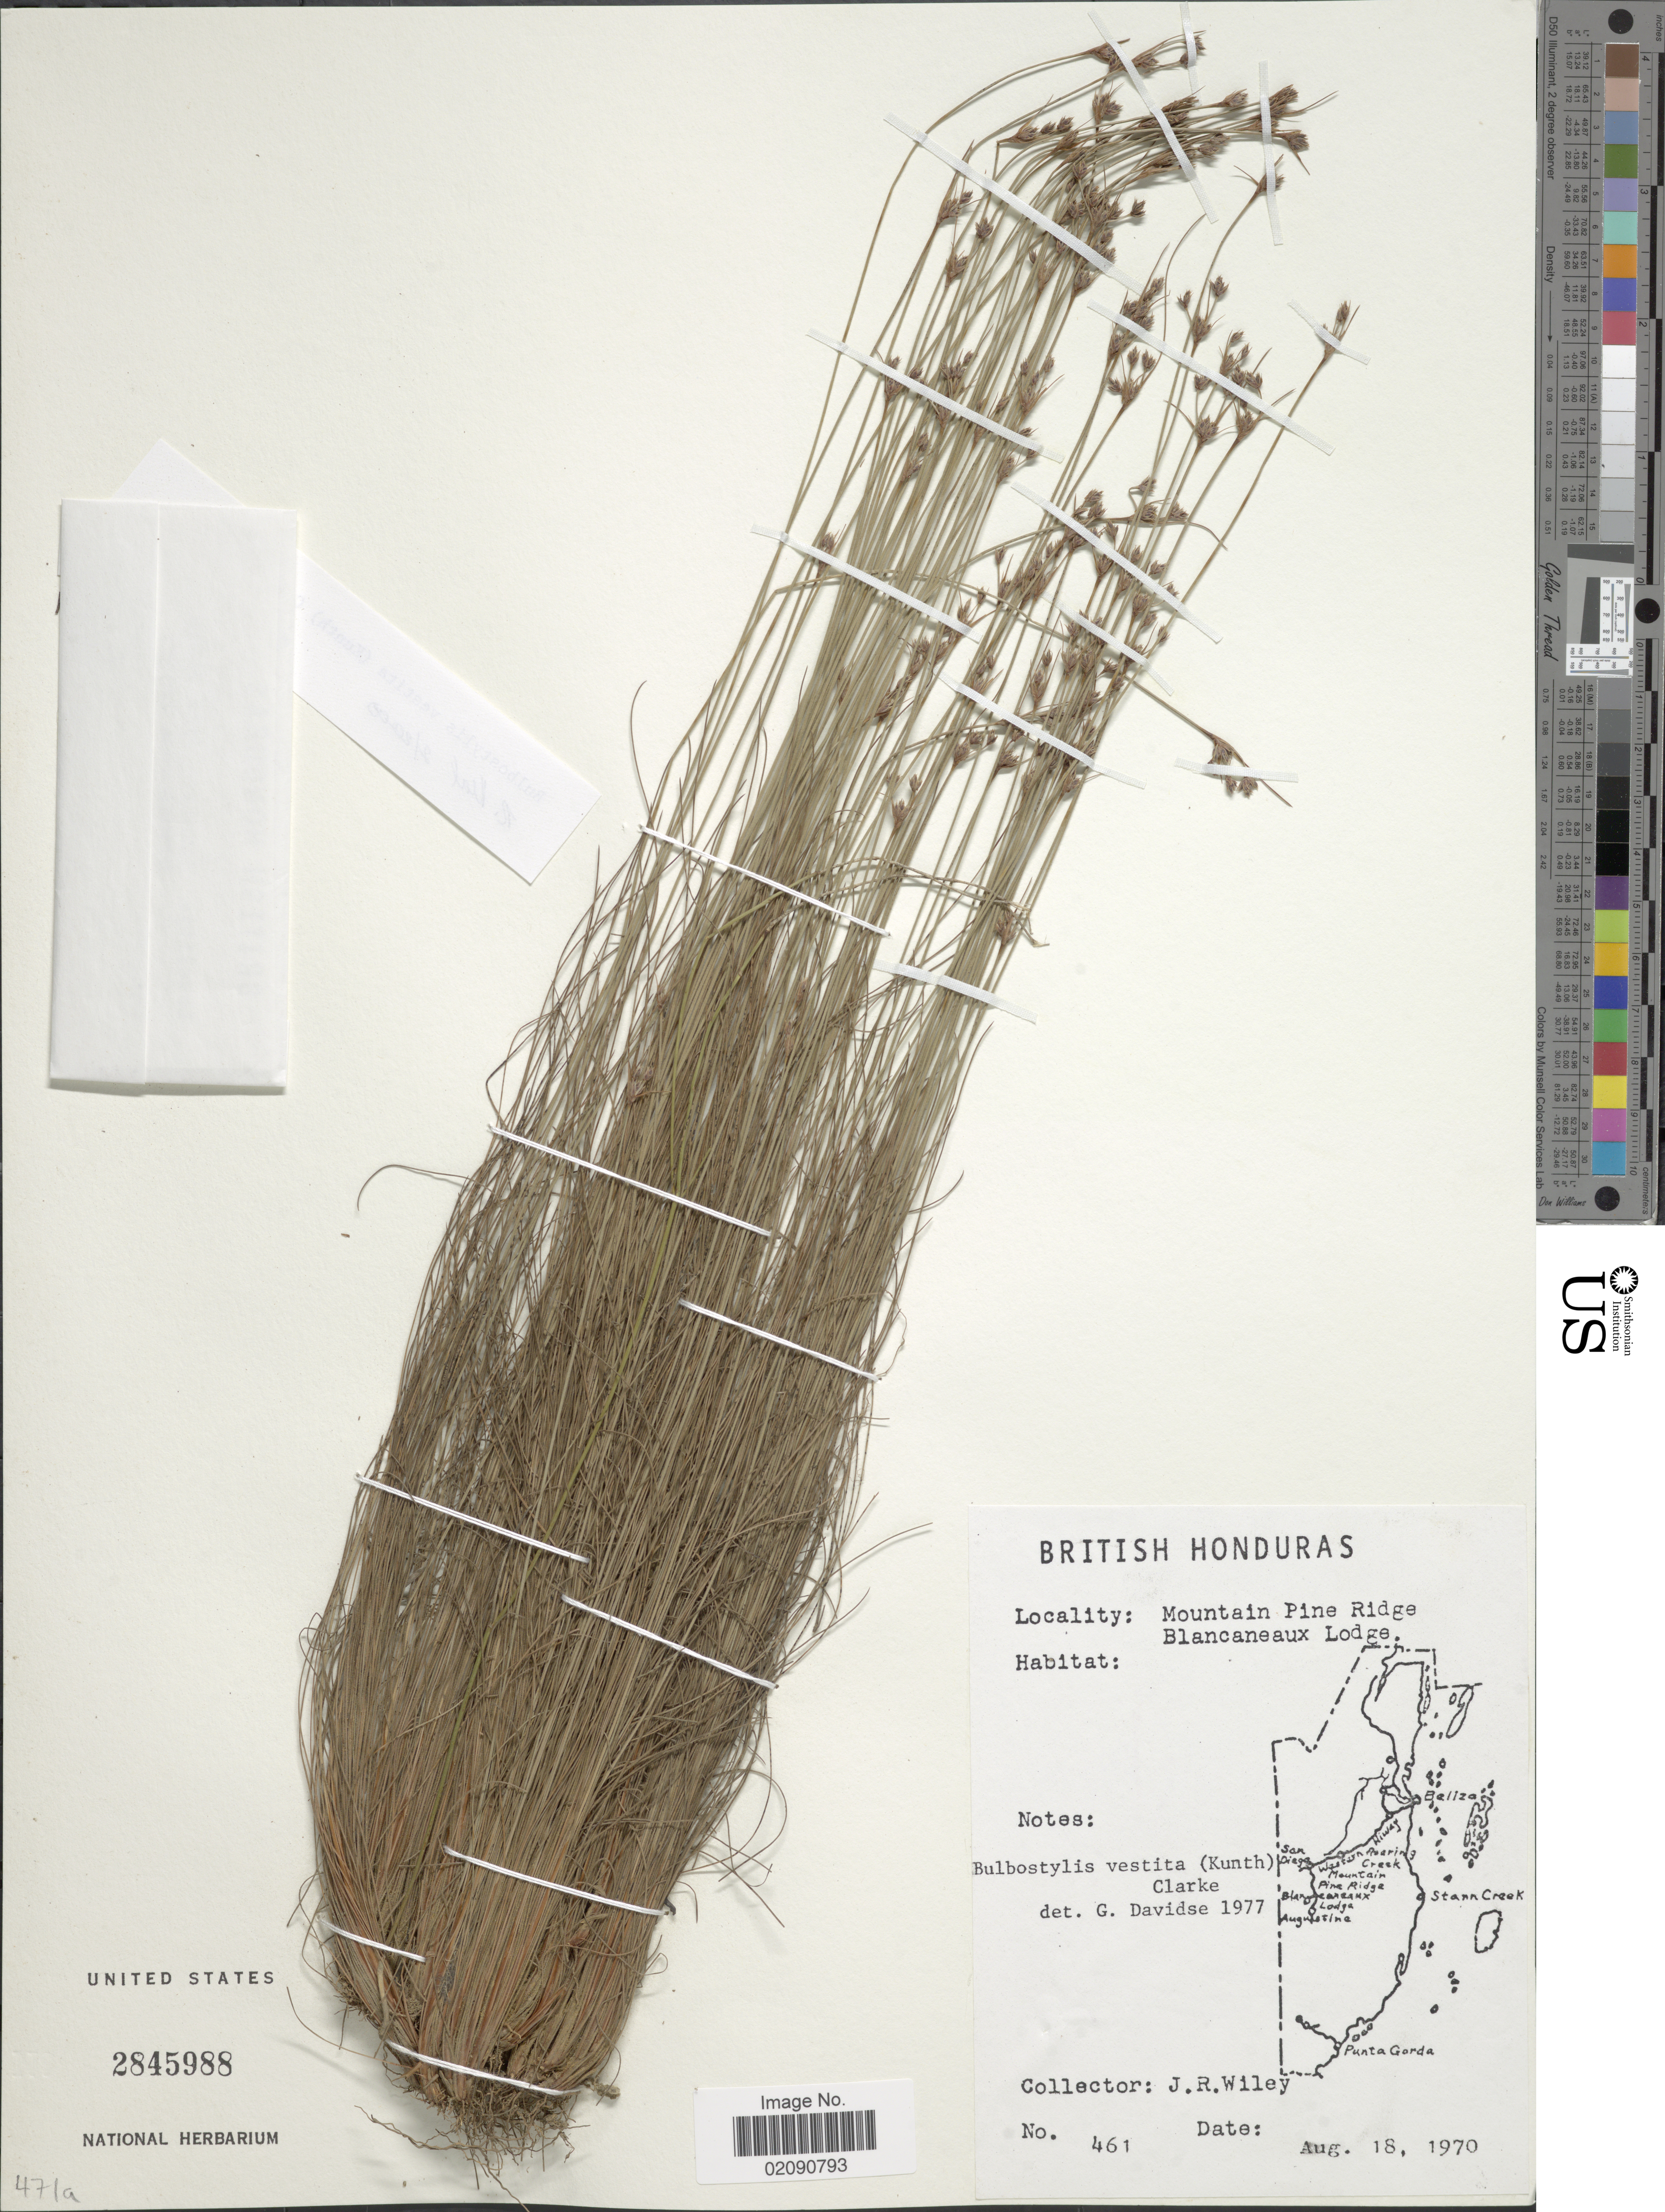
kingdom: Plantae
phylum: Tracheophyta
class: Liliopsida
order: Poales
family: Cyperaceae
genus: Bulbostylis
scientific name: Bulbostylis vestita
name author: (Kunth) C.B. Clarke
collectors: J. Wiley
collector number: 461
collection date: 1970-08-18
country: Belize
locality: British Honduras. Mountain Pine Ridge Blancaneaux Lodge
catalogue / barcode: US 2845988